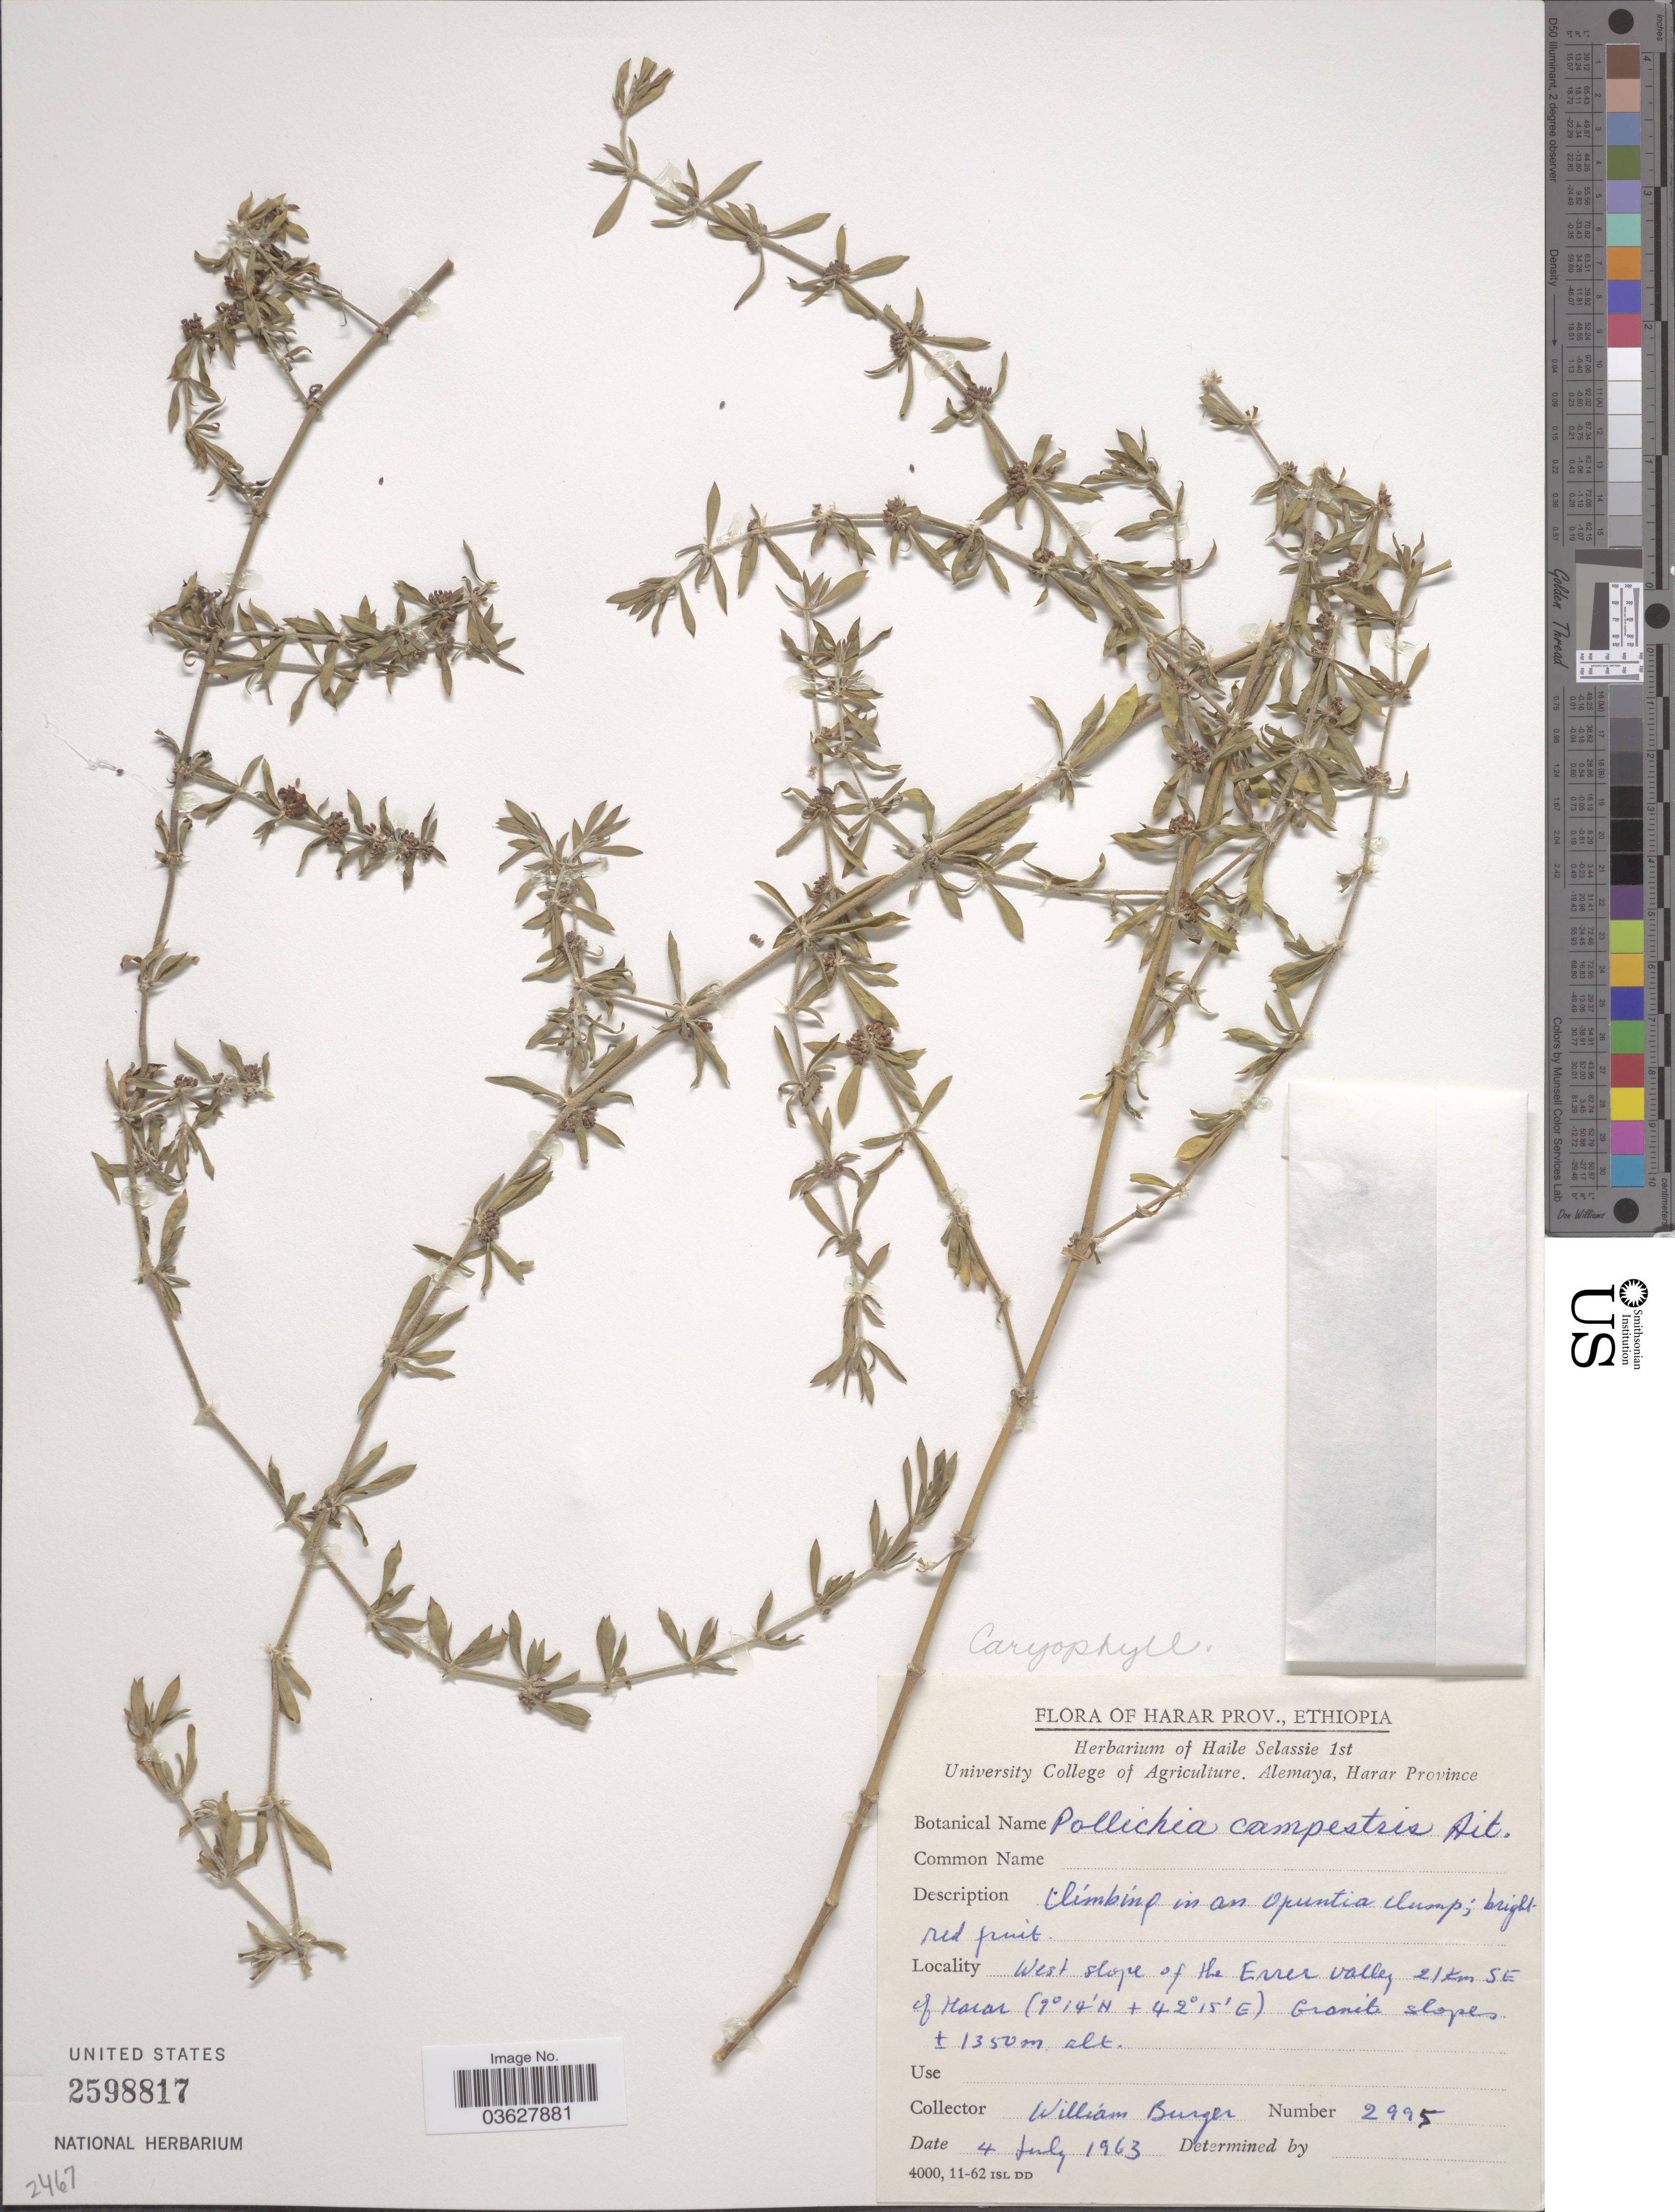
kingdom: Plantae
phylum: Tracheophyta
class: Magnoliopsida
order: Caryophyllales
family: Caryophyllaceae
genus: Pollichia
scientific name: Pollichia campestris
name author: Aiton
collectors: W. Burger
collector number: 2995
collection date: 1963-07-04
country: Ethiopia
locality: Harar Prov. West Slope of the Errer Valley 21 Km SE of Harar.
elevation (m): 1350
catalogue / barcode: US 2598817